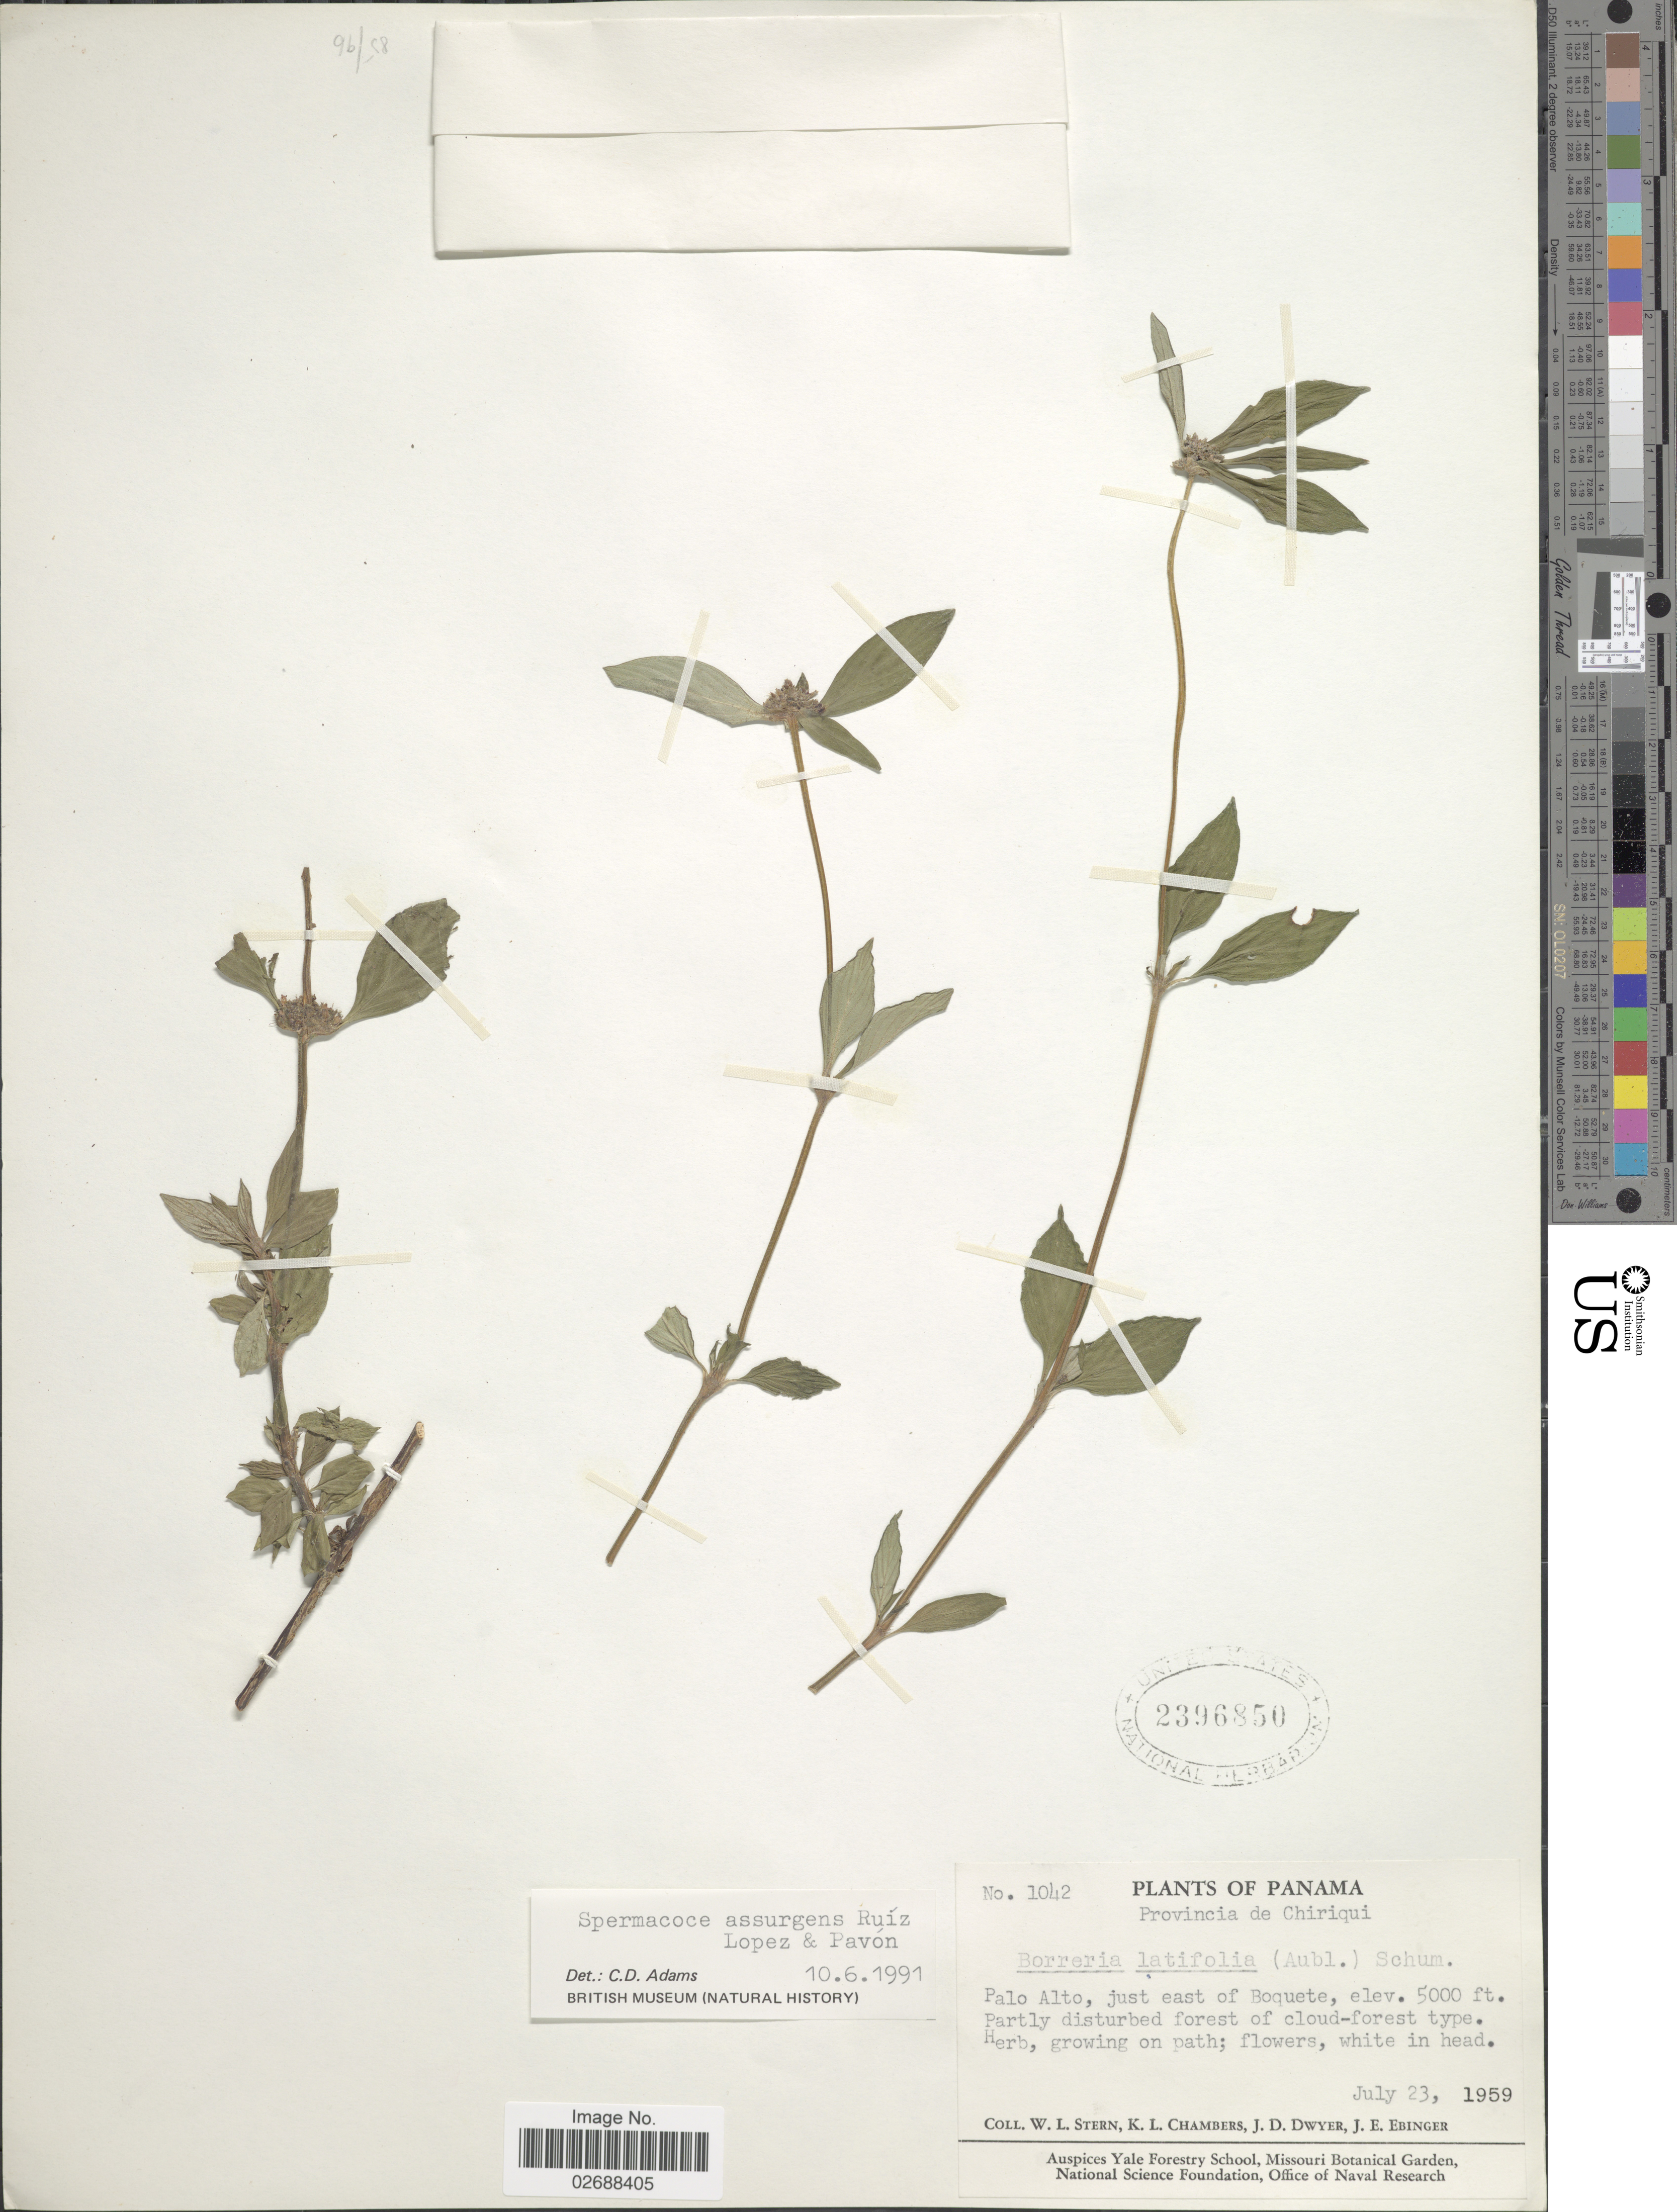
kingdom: Plantae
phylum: Tracheophyta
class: Magnoliopsida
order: Gentianales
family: Rubiaceae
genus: Borreria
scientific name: Borreria assurgens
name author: (Ruiz & Pav.) Griseb.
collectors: W. L. Stern, K. Chambers, J. D. Dwyer & J. Ebinger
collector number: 1042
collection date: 1959-07-23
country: Panama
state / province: Chiriqui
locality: Palo Alto, just east of Boquete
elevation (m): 1524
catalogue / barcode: US 2396850